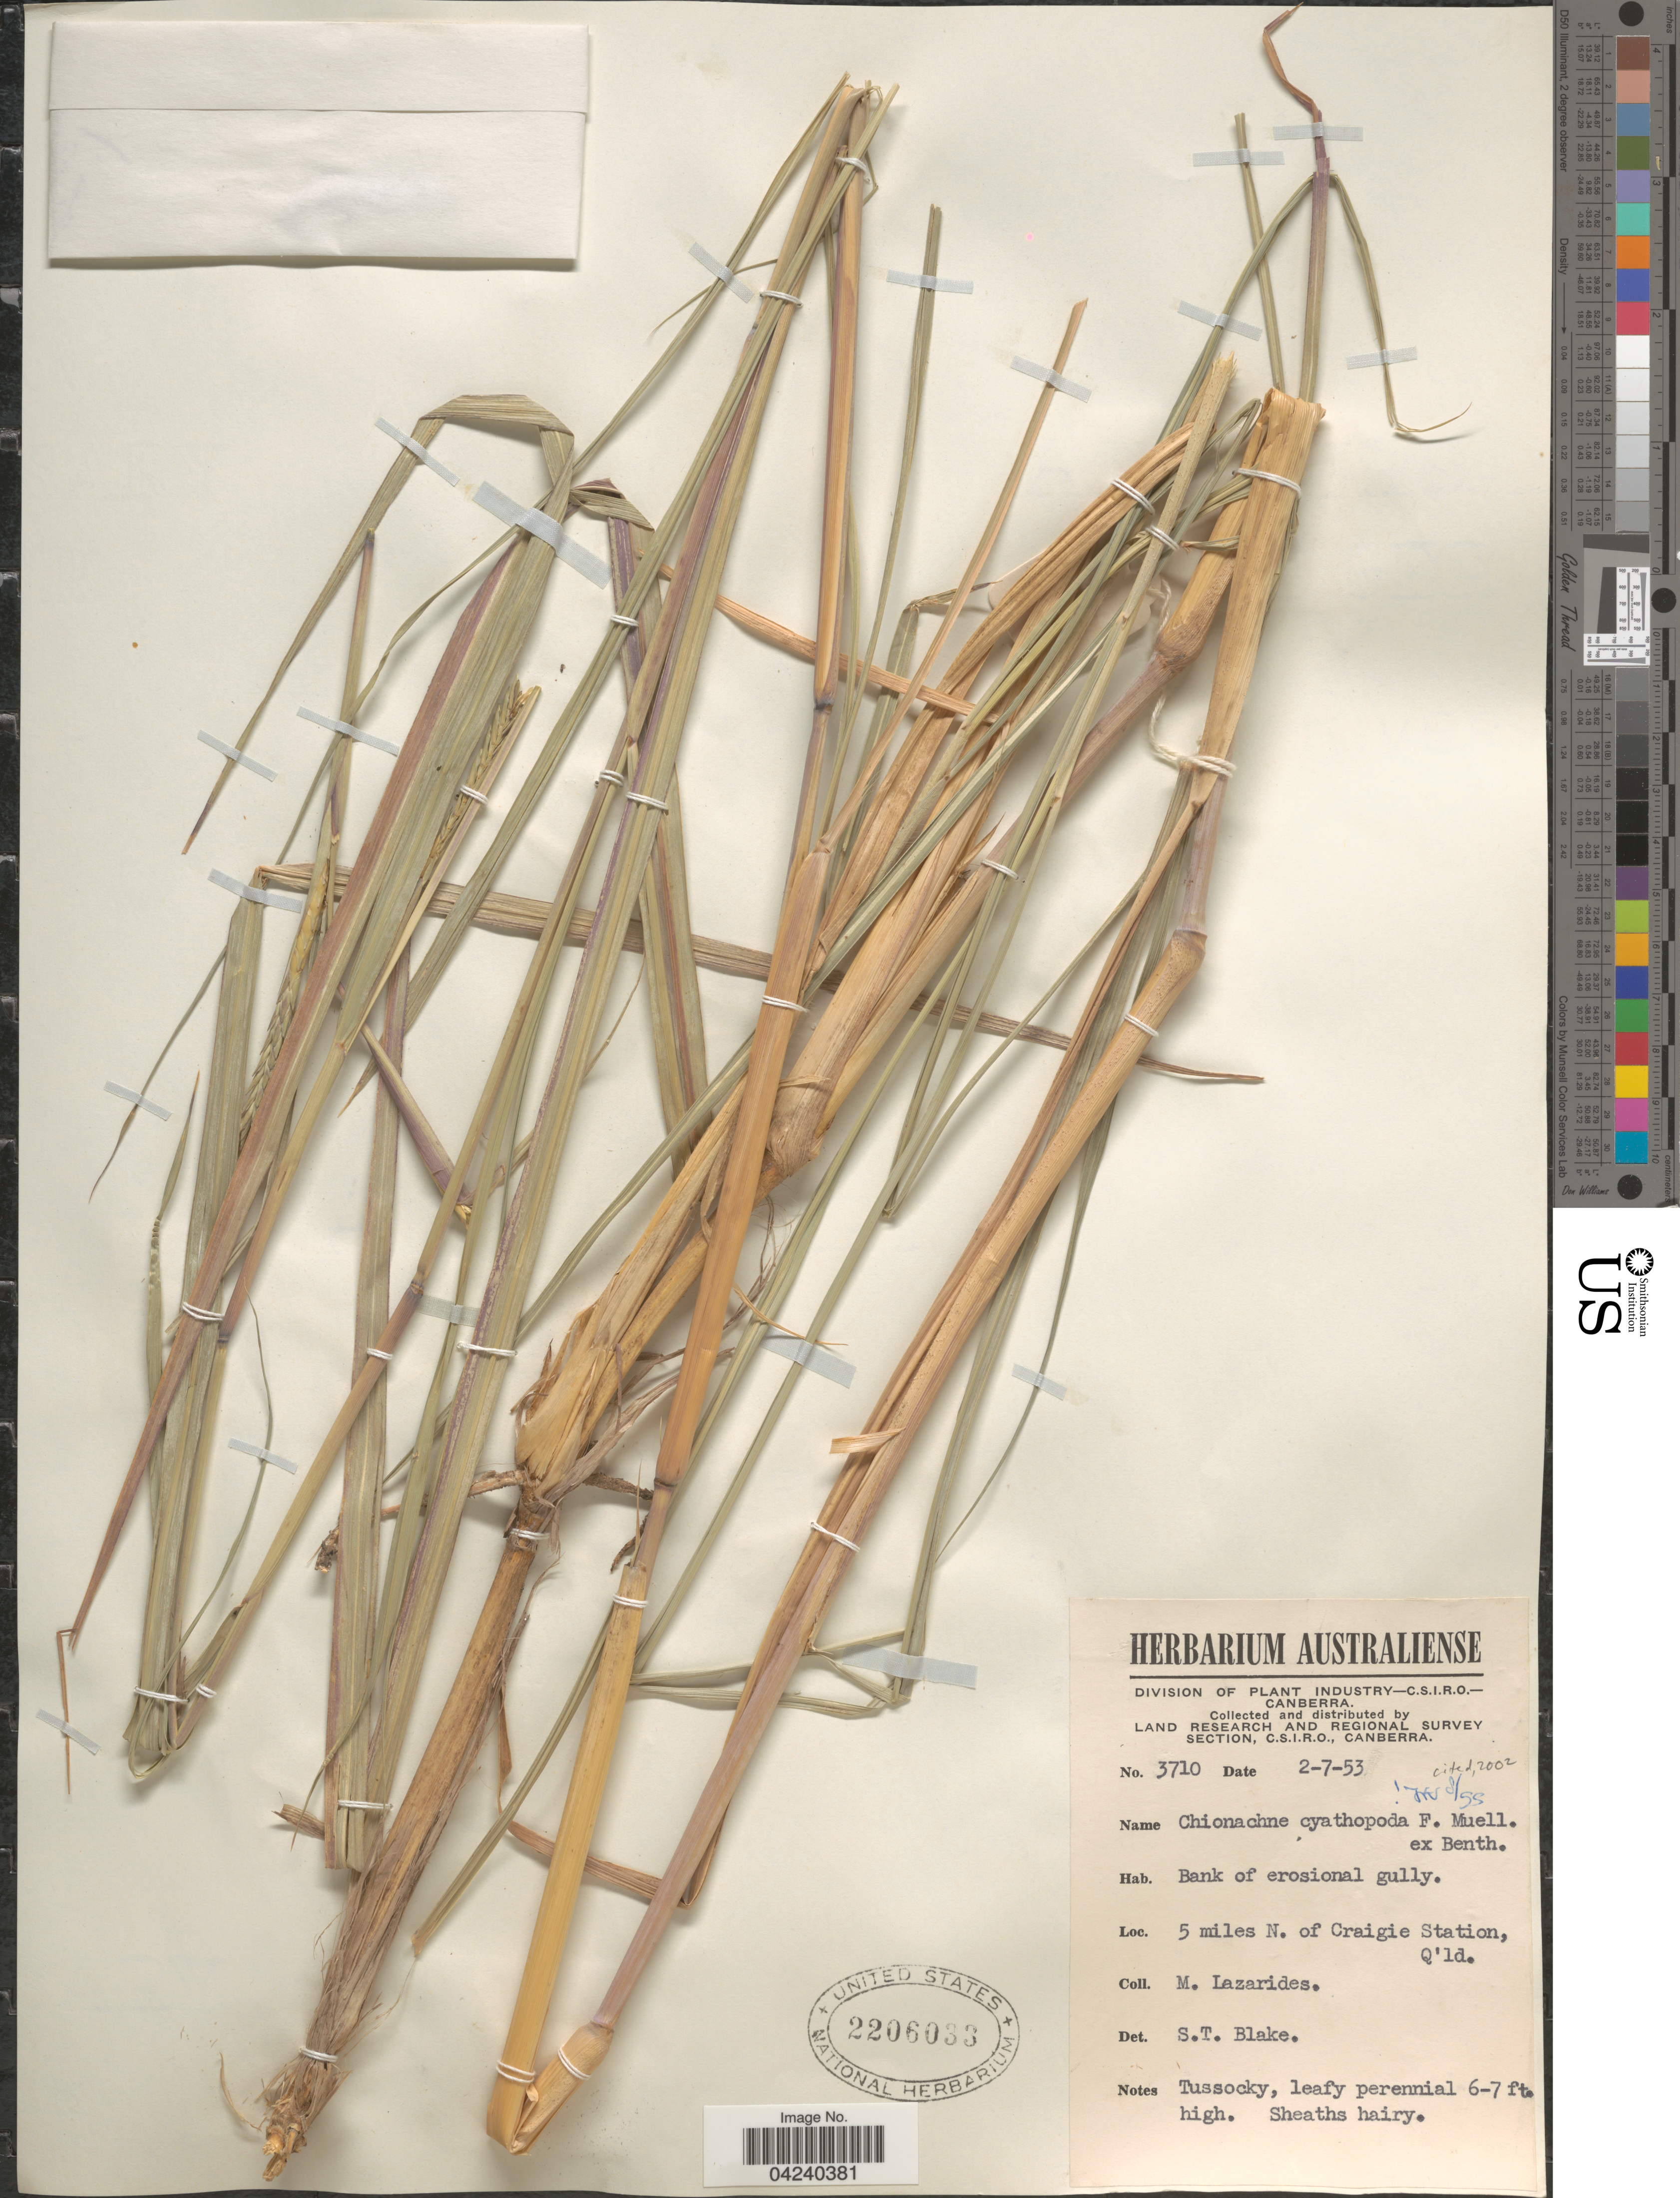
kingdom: Plantae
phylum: Tracheophyta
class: Liliopsida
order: Poales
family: Poaceae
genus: Chionachne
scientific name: Chionachne cyathopoda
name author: (F. Muell.) F. Muell. ex Benth.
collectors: M. Lazarides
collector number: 3710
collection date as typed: Transcribed d/m/y: 2/7/53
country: Australia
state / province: Queensland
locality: Land Research and Regional Survey Section. 5 miles N. of Craigie Station.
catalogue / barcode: US 2206033